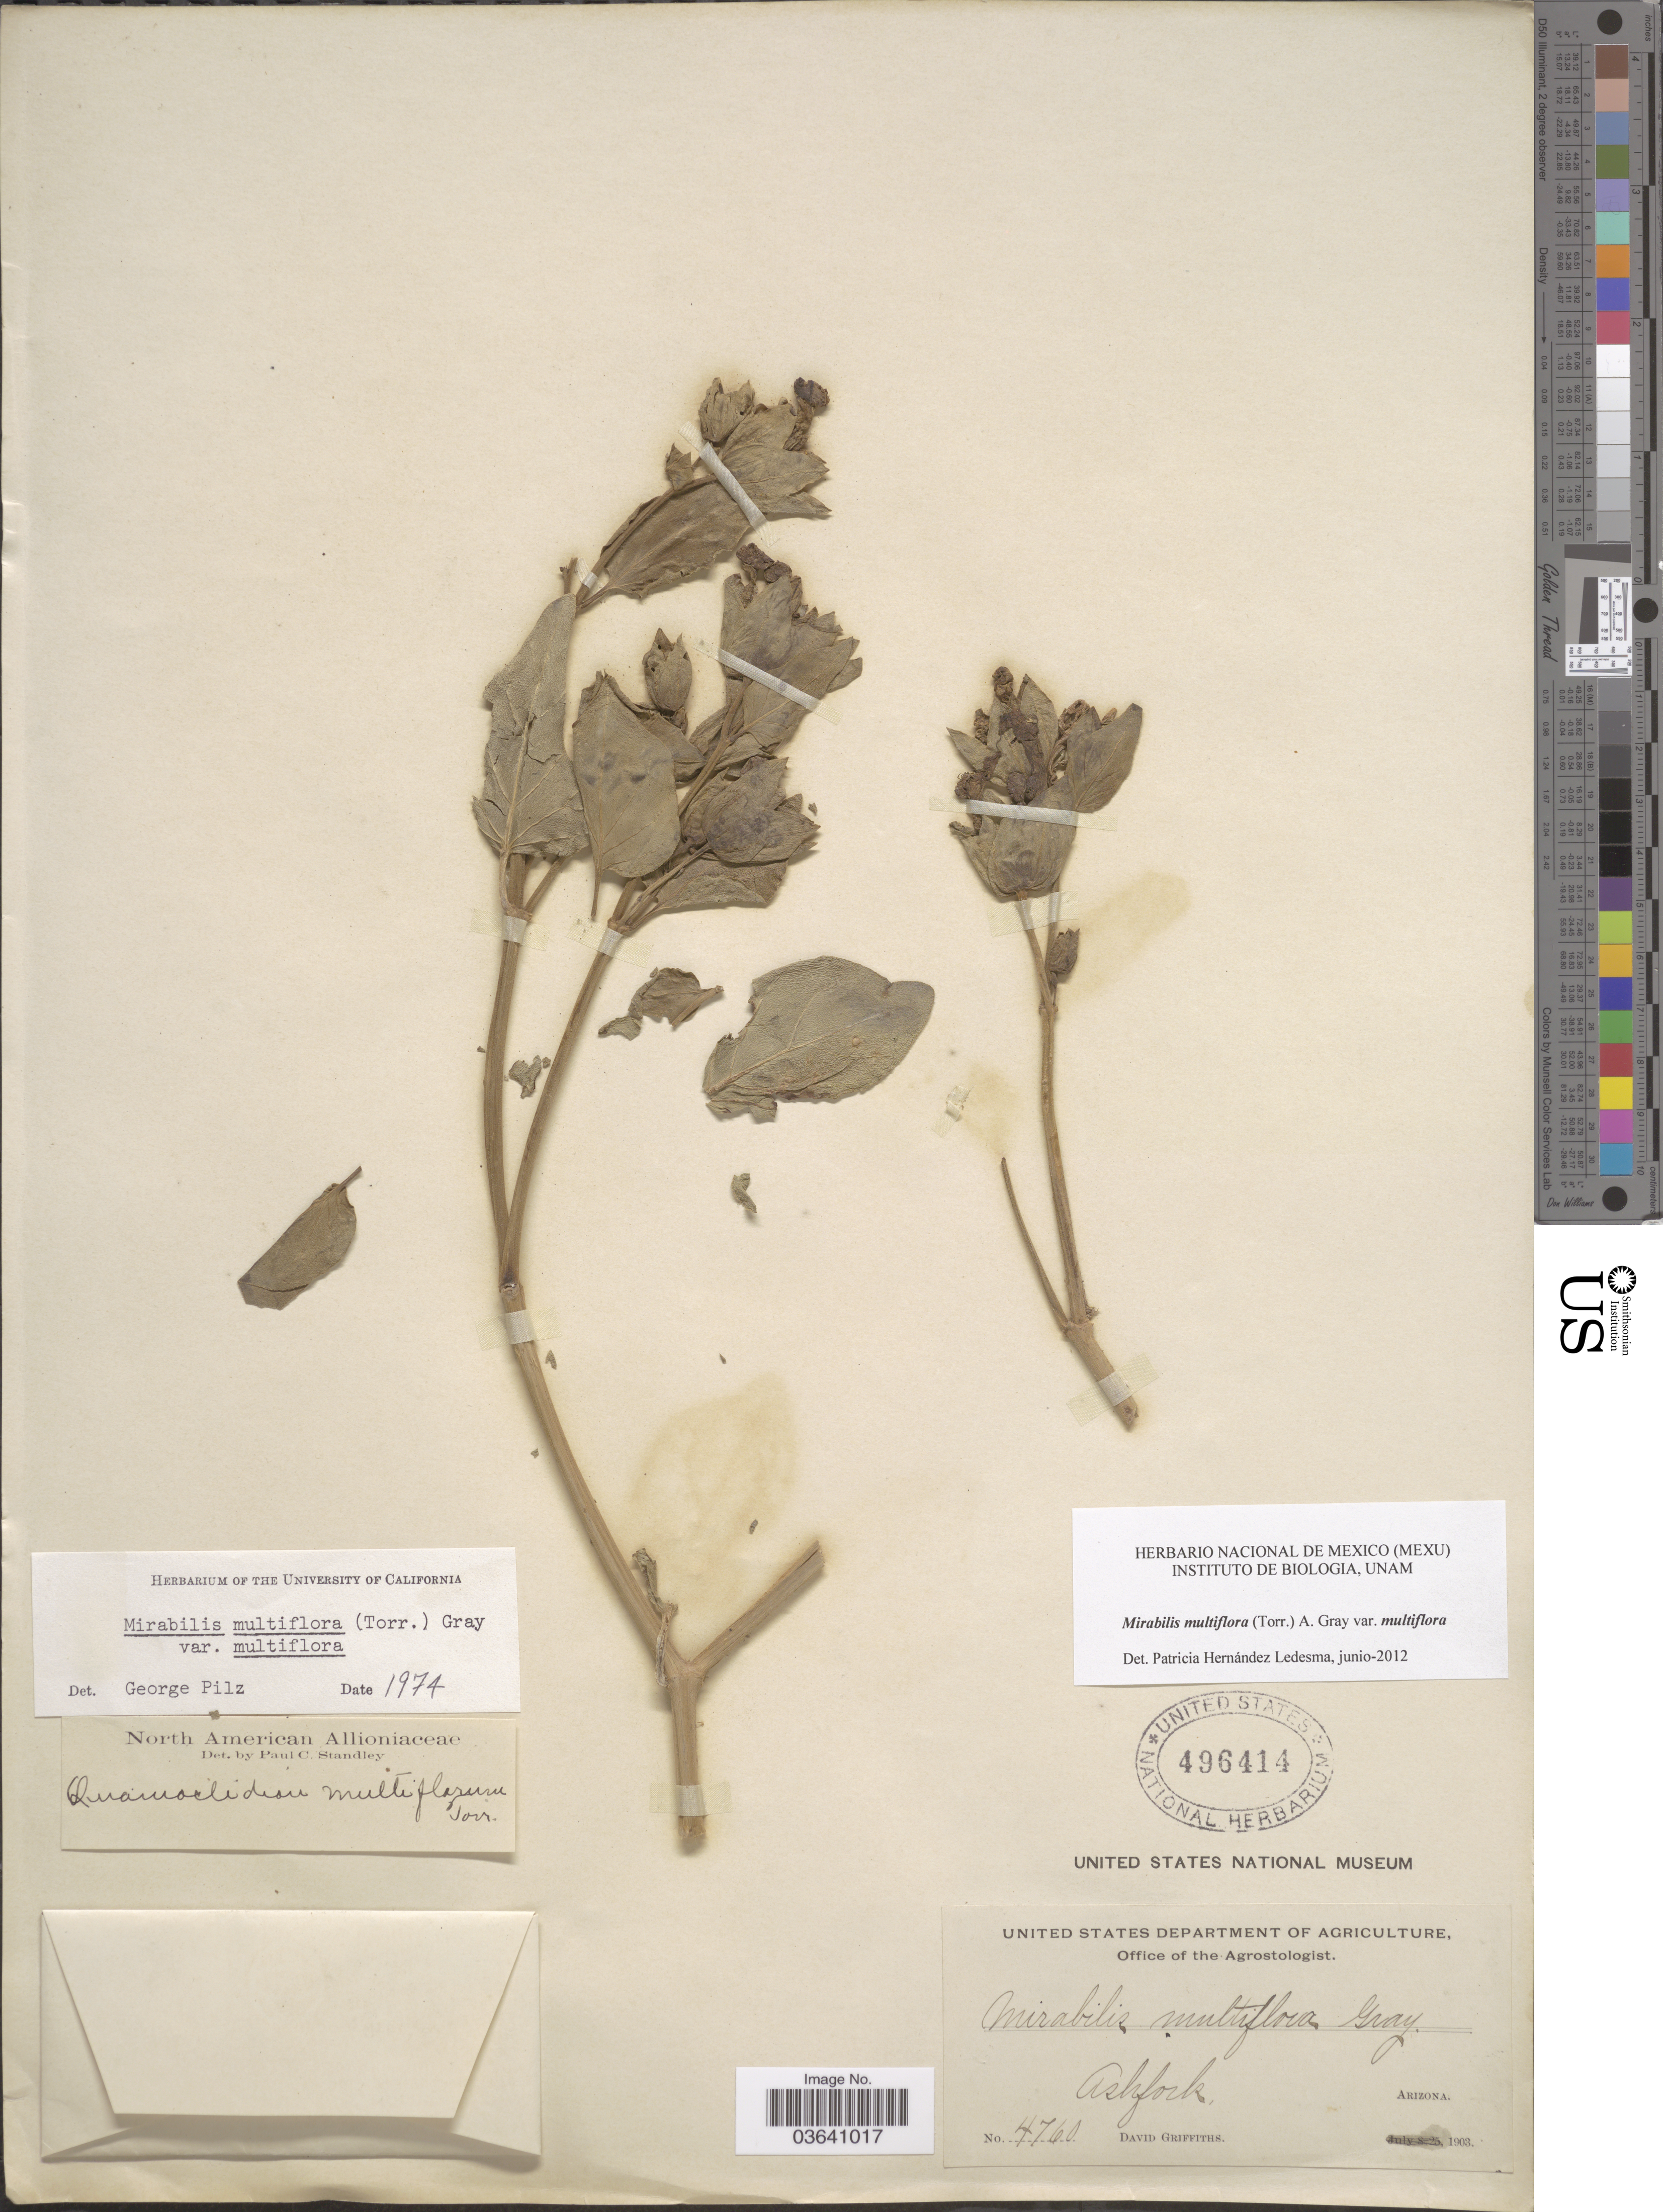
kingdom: Plantae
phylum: Tracheophyta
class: Magnoliopsida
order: Caryophyllales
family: Nyctaginaceae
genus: Mirabilis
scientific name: Mirabilis multiflora var. multiflora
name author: (Torr.) A. Gray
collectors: D. Griffiths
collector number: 4760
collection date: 1903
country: United States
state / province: Arizona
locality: Ashfork.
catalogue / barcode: US 496414